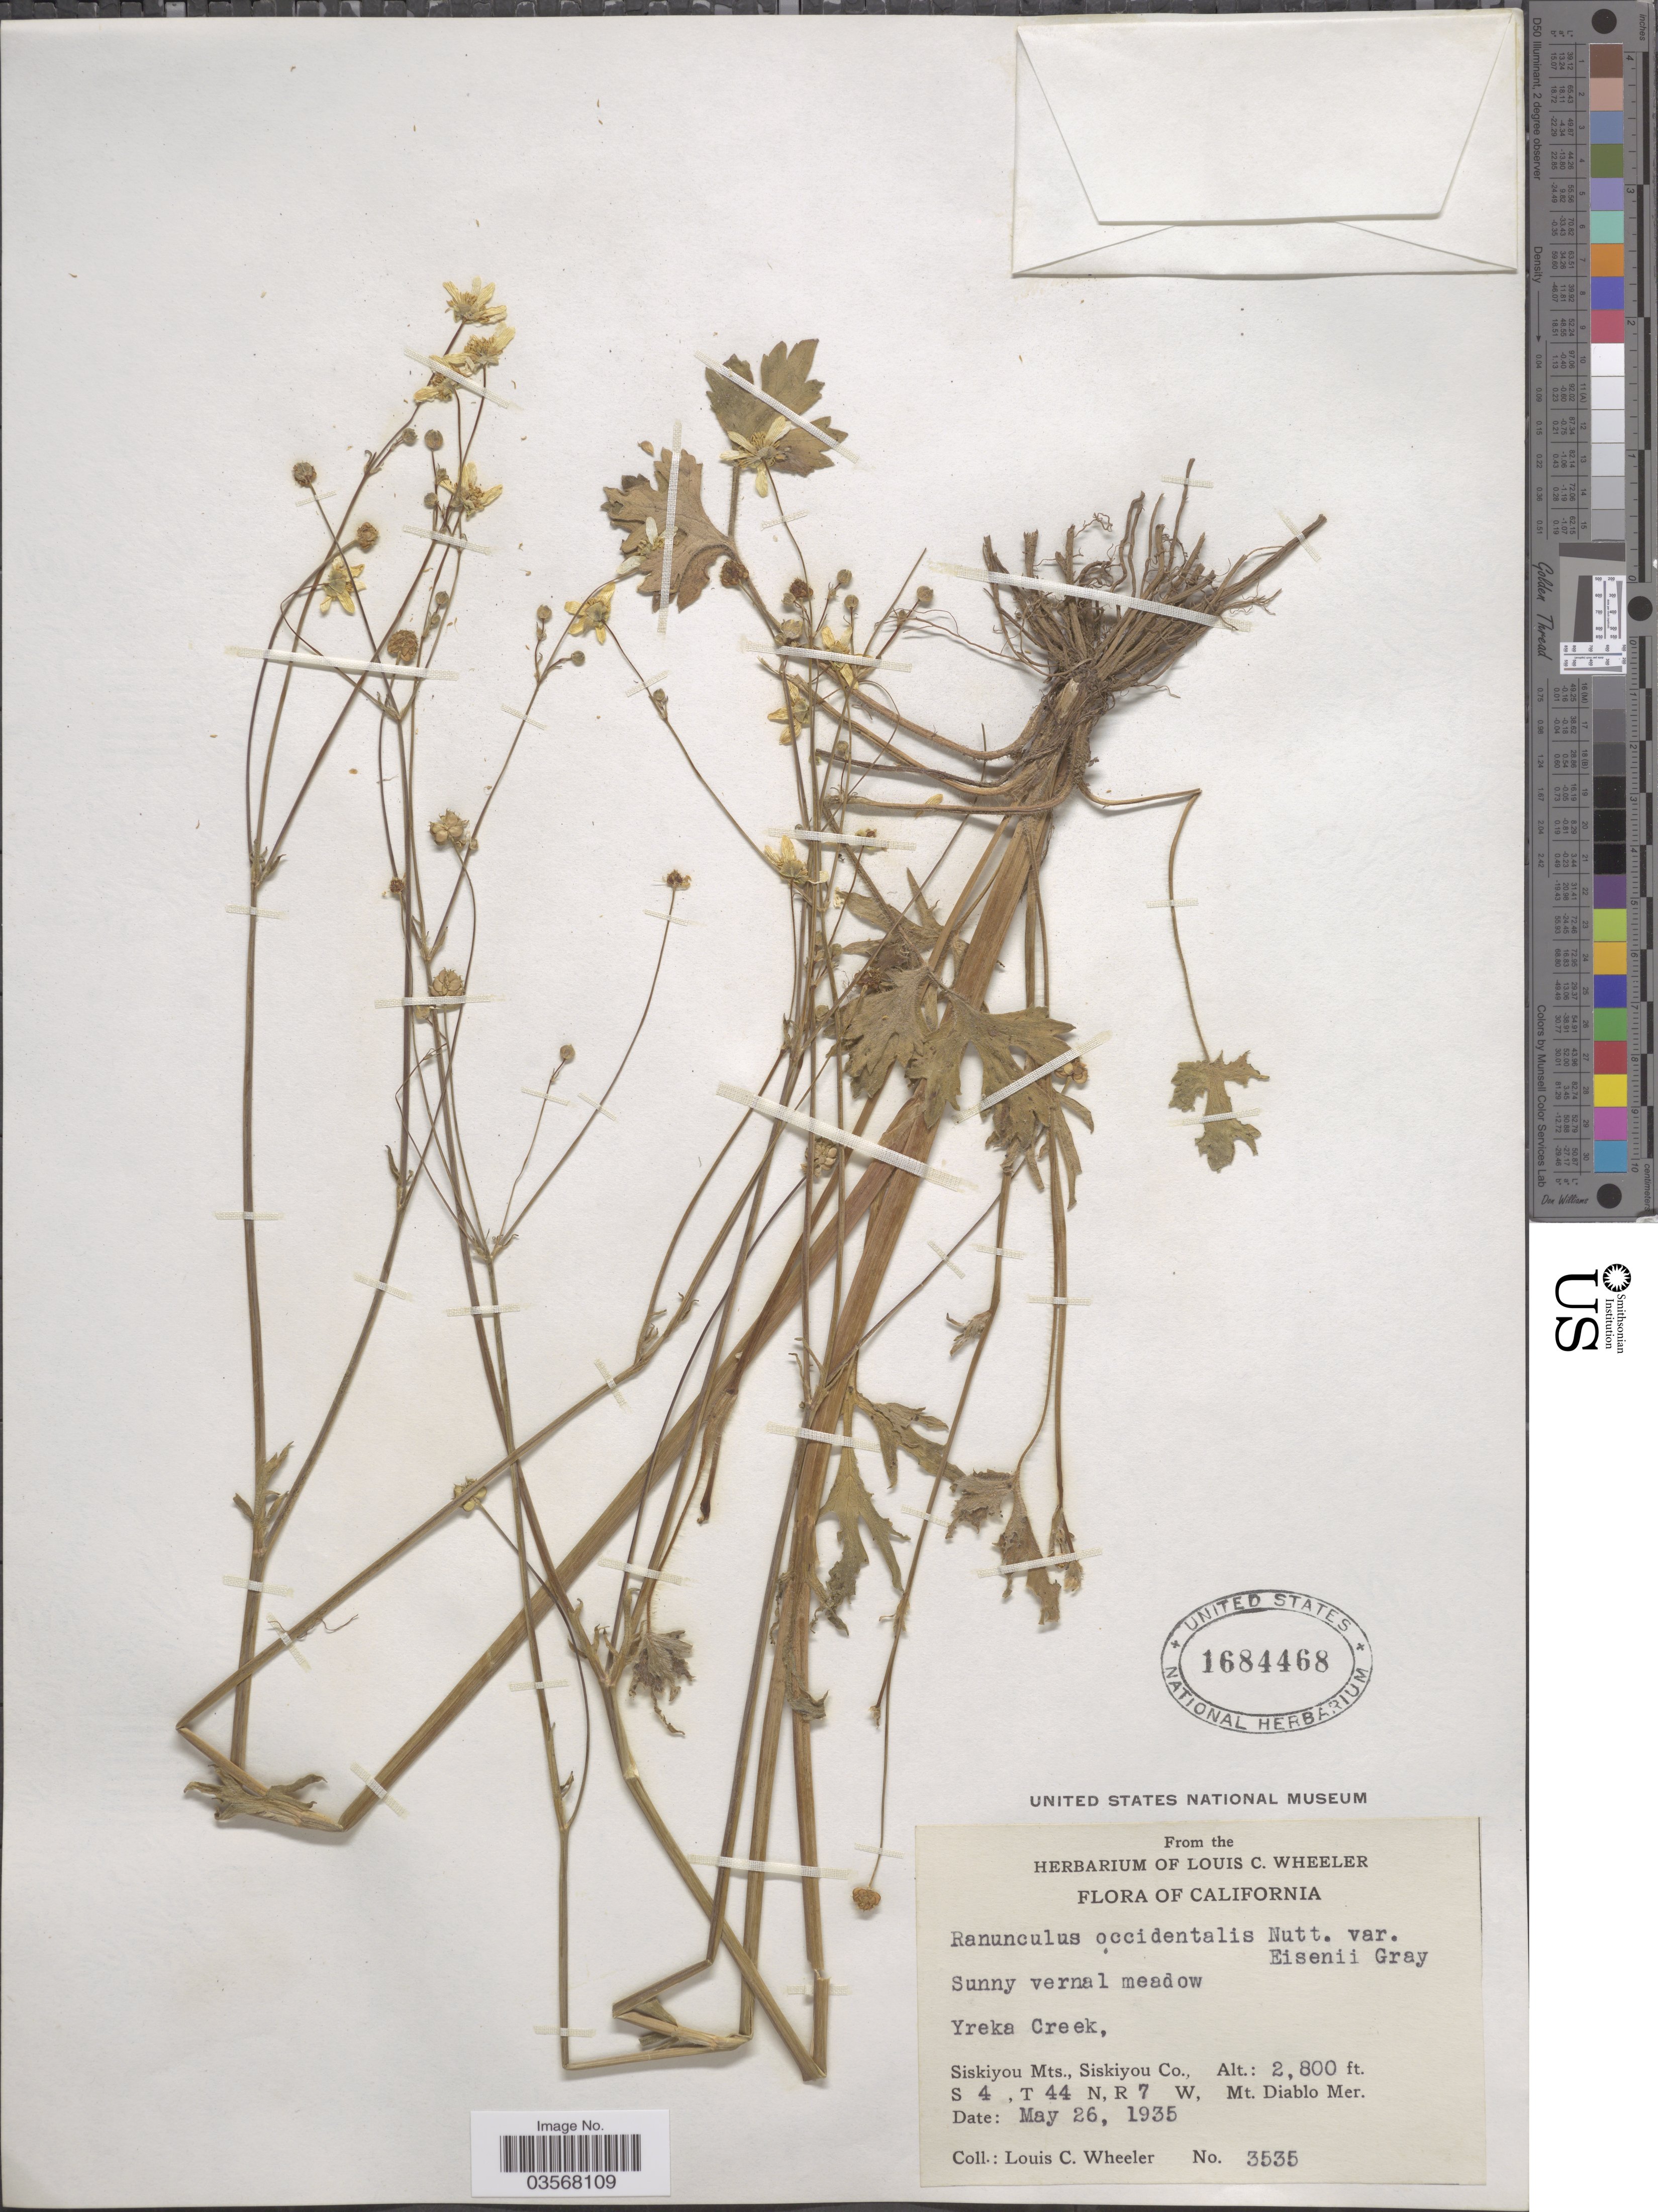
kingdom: Plantae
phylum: Tracheophyta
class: Magnoliopsida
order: Ranunculales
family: Ranunculaceae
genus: Ranunculus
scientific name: Ranunculus occidentalis var. eisenii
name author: Nutt.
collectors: L. C. Wheeler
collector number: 3535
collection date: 1935-05-26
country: United States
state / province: California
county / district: Siskiyou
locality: Sunny vernal meadow. Yreka Creek. Siskiyou Mts., Siskiyou Co., S 4 , T 44 N, R 7 W, Mt. Diablo Mer.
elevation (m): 853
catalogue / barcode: US 1684468